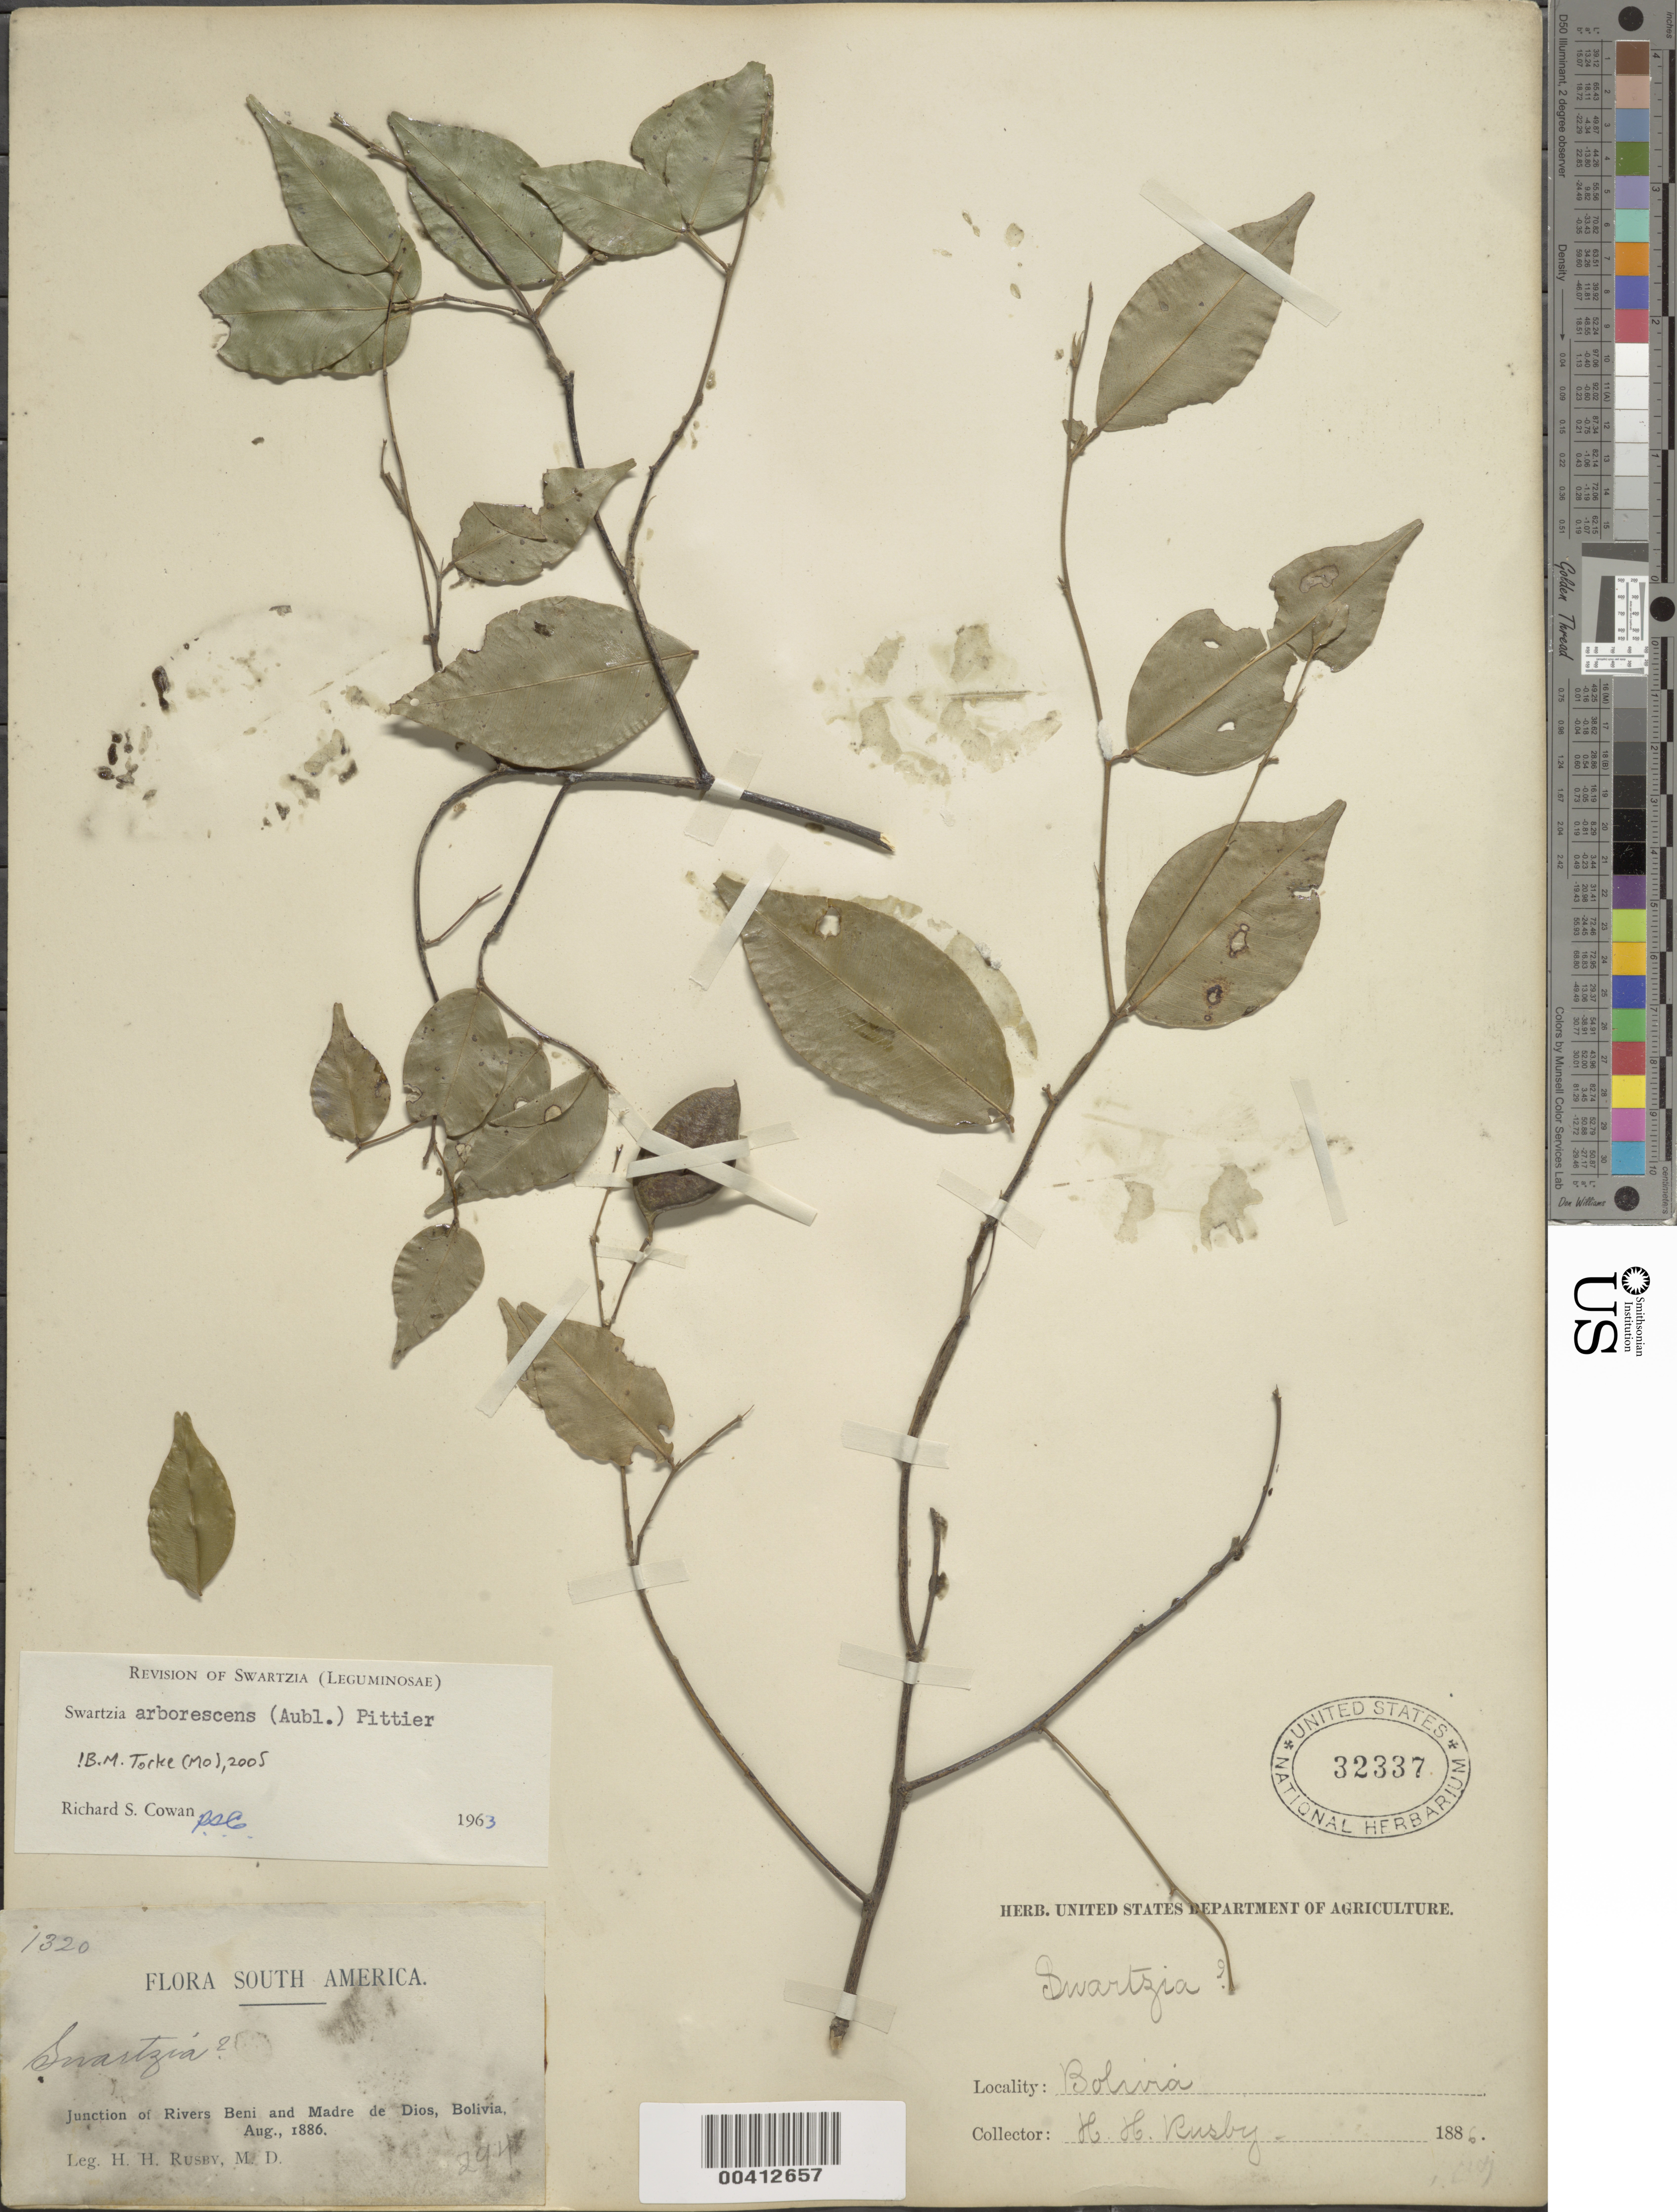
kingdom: Plantae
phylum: Tracheophyta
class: Magnoliopsida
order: Fabales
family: Fabaceae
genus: Swartzia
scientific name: Swartzia arborescens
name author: (Aubl.) Pittier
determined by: Cowan, R. S.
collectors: H. H. Rusby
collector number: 1320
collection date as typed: Aug., 1886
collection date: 1886-08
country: Bolivia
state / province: Beni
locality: Junction of Rivers Beni and Madre de Dios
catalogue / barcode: US 32337